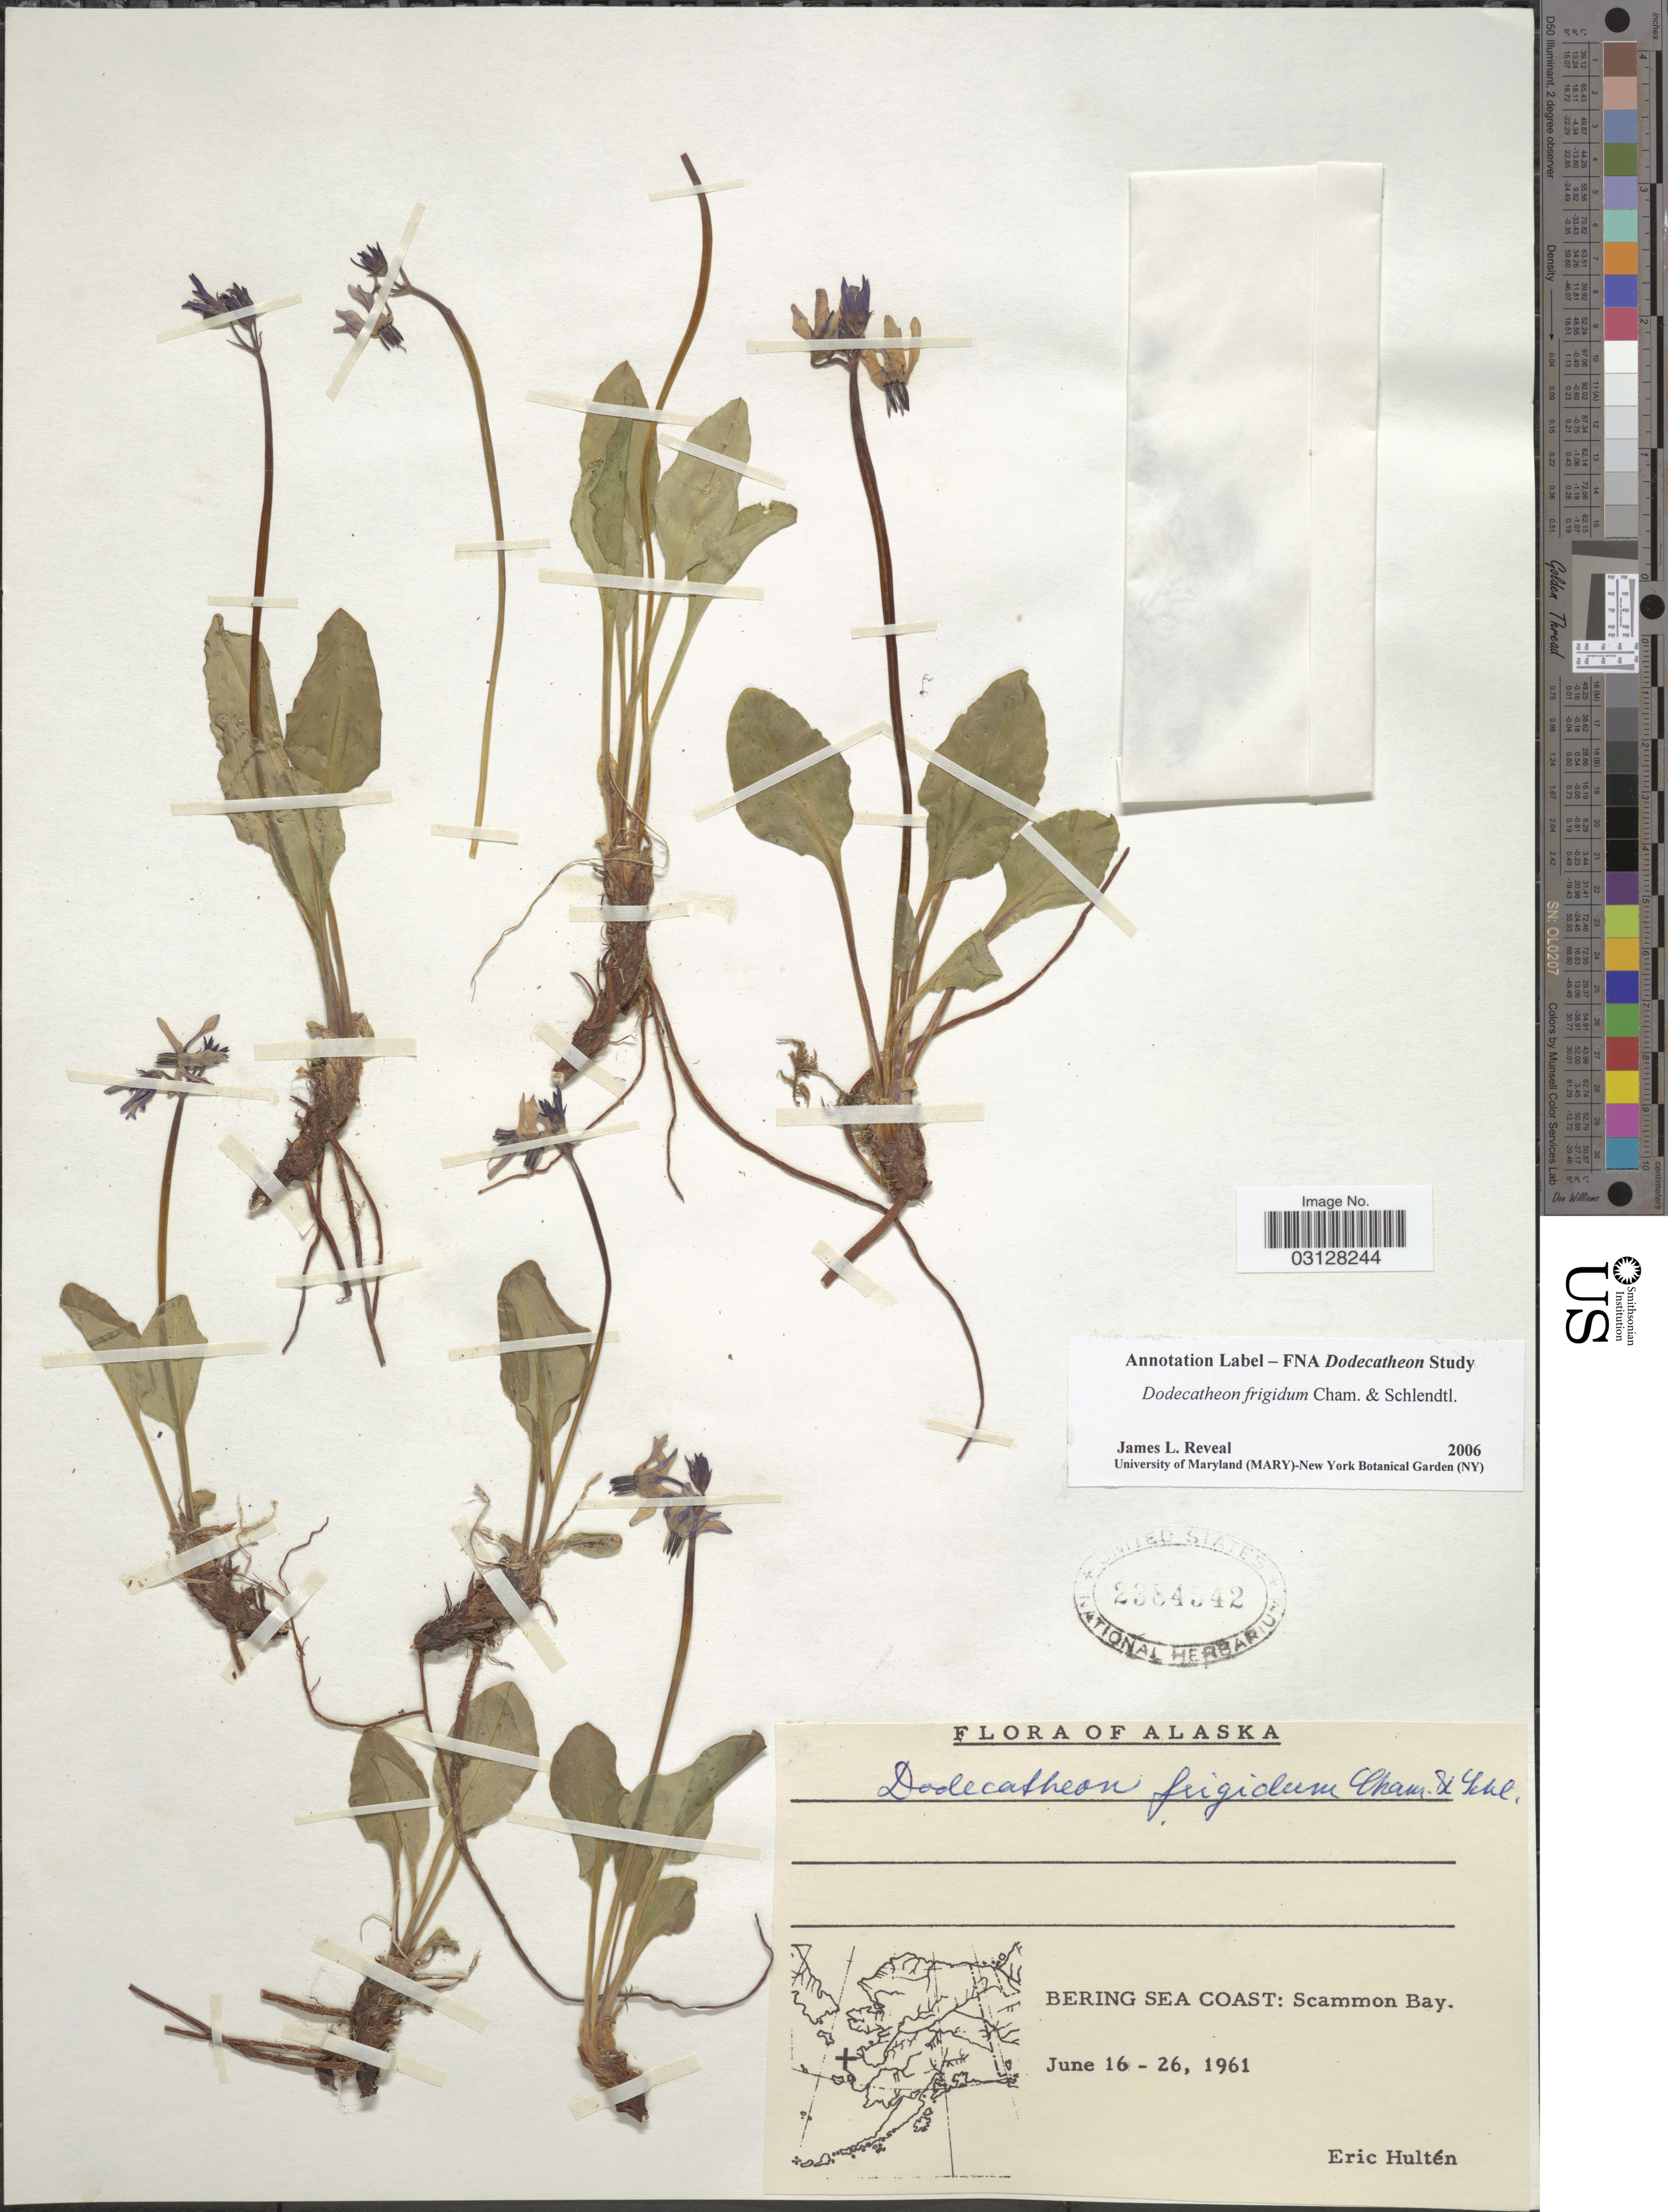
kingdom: Plantae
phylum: Tracheophyta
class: Magnoliopsida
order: Ericales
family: Primulaceae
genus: Dodecatheon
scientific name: Dodecatheon frigidum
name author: Cham. & Schltdl.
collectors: E. G. Hultén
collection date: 1961-06-16/1961-06-26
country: United States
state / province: Alaska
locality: Bering Sea Coast: Scammon Bay.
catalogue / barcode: US 2384542